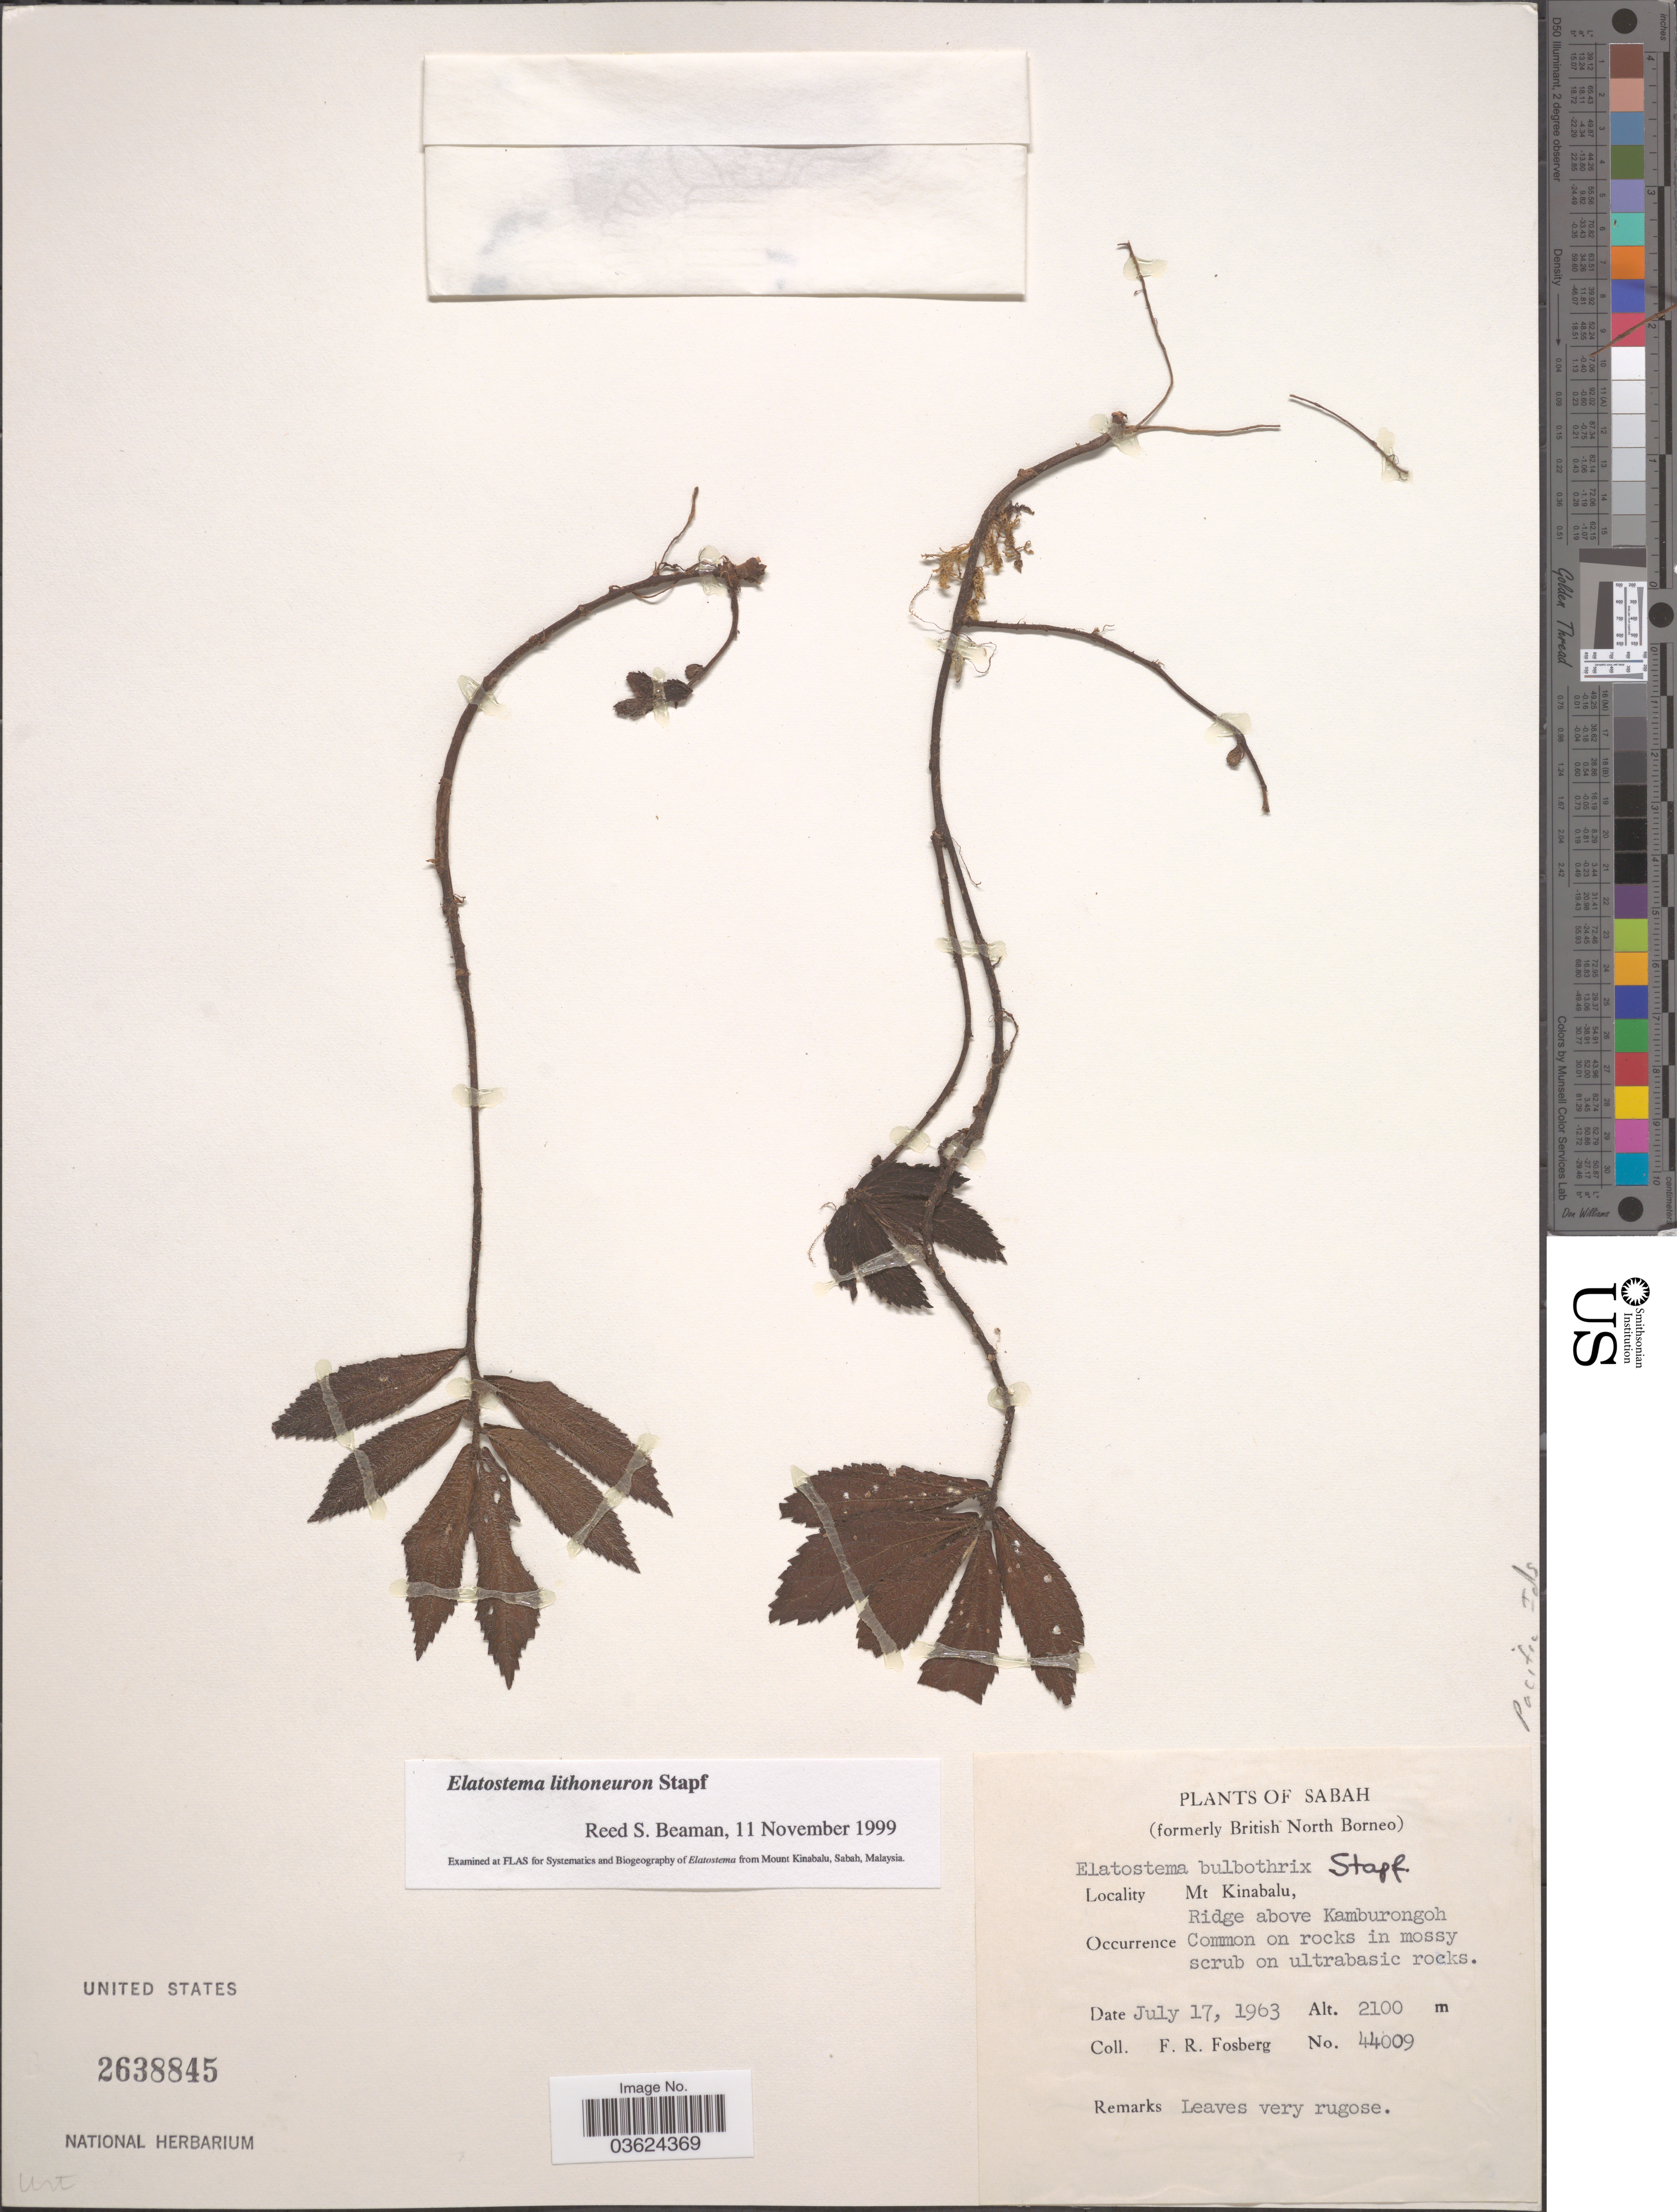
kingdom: Plantae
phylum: Tracheophyta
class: Magnoliopsida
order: Rosales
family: Urticaceae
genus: Elatostema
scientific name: Elatostema lithoneurum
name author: Stapf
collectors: F. R. Fosberg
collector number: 44009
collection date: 1963-07-17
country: Malaysia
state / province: Sabah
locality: Sabah (formerly British North Borneo). Mt Kinabalu, Ridge above Kamburongoh.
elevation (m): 2100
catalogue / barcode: US 2638845